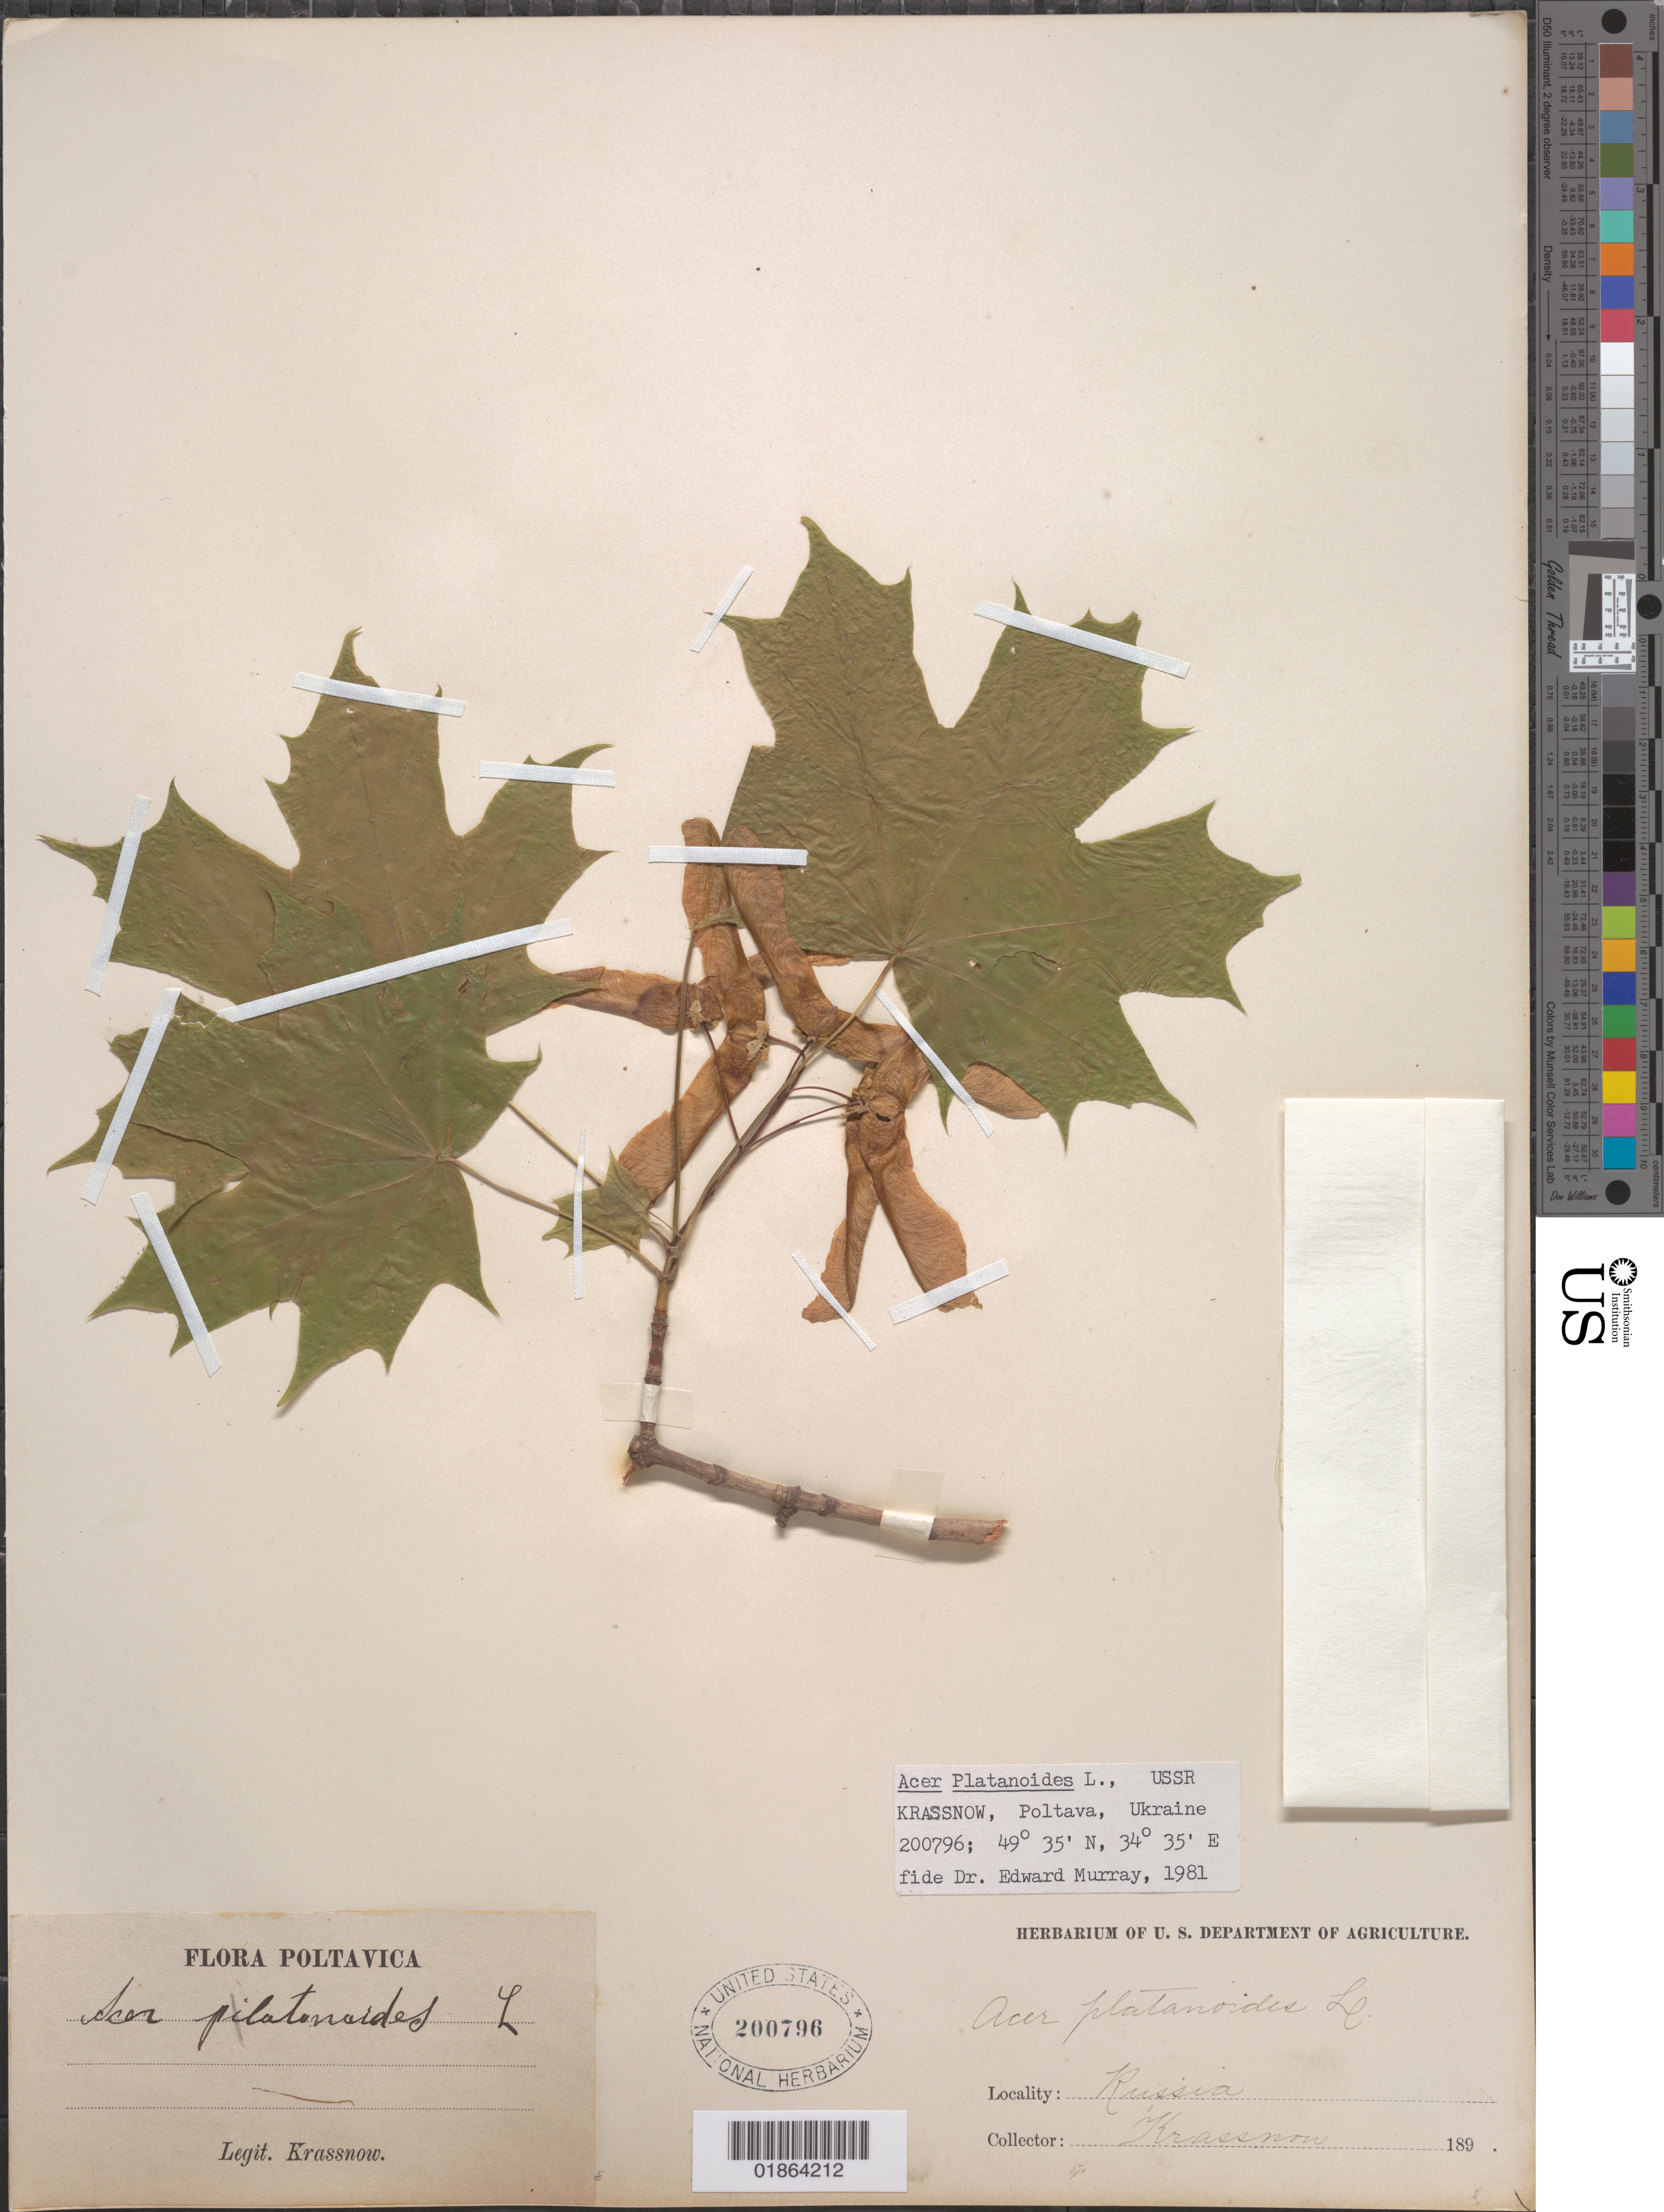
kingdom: Plantae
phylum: Tracheophyta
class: Magnoliopsida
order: Sapindales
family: Sapindaceae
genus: Acer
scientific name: Acer platanoides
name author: L.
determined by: Murray, Edward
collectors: -. Krassnow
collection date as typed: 189-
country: Ukraine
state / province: Poltava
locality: Poltava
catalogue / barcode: US 200796